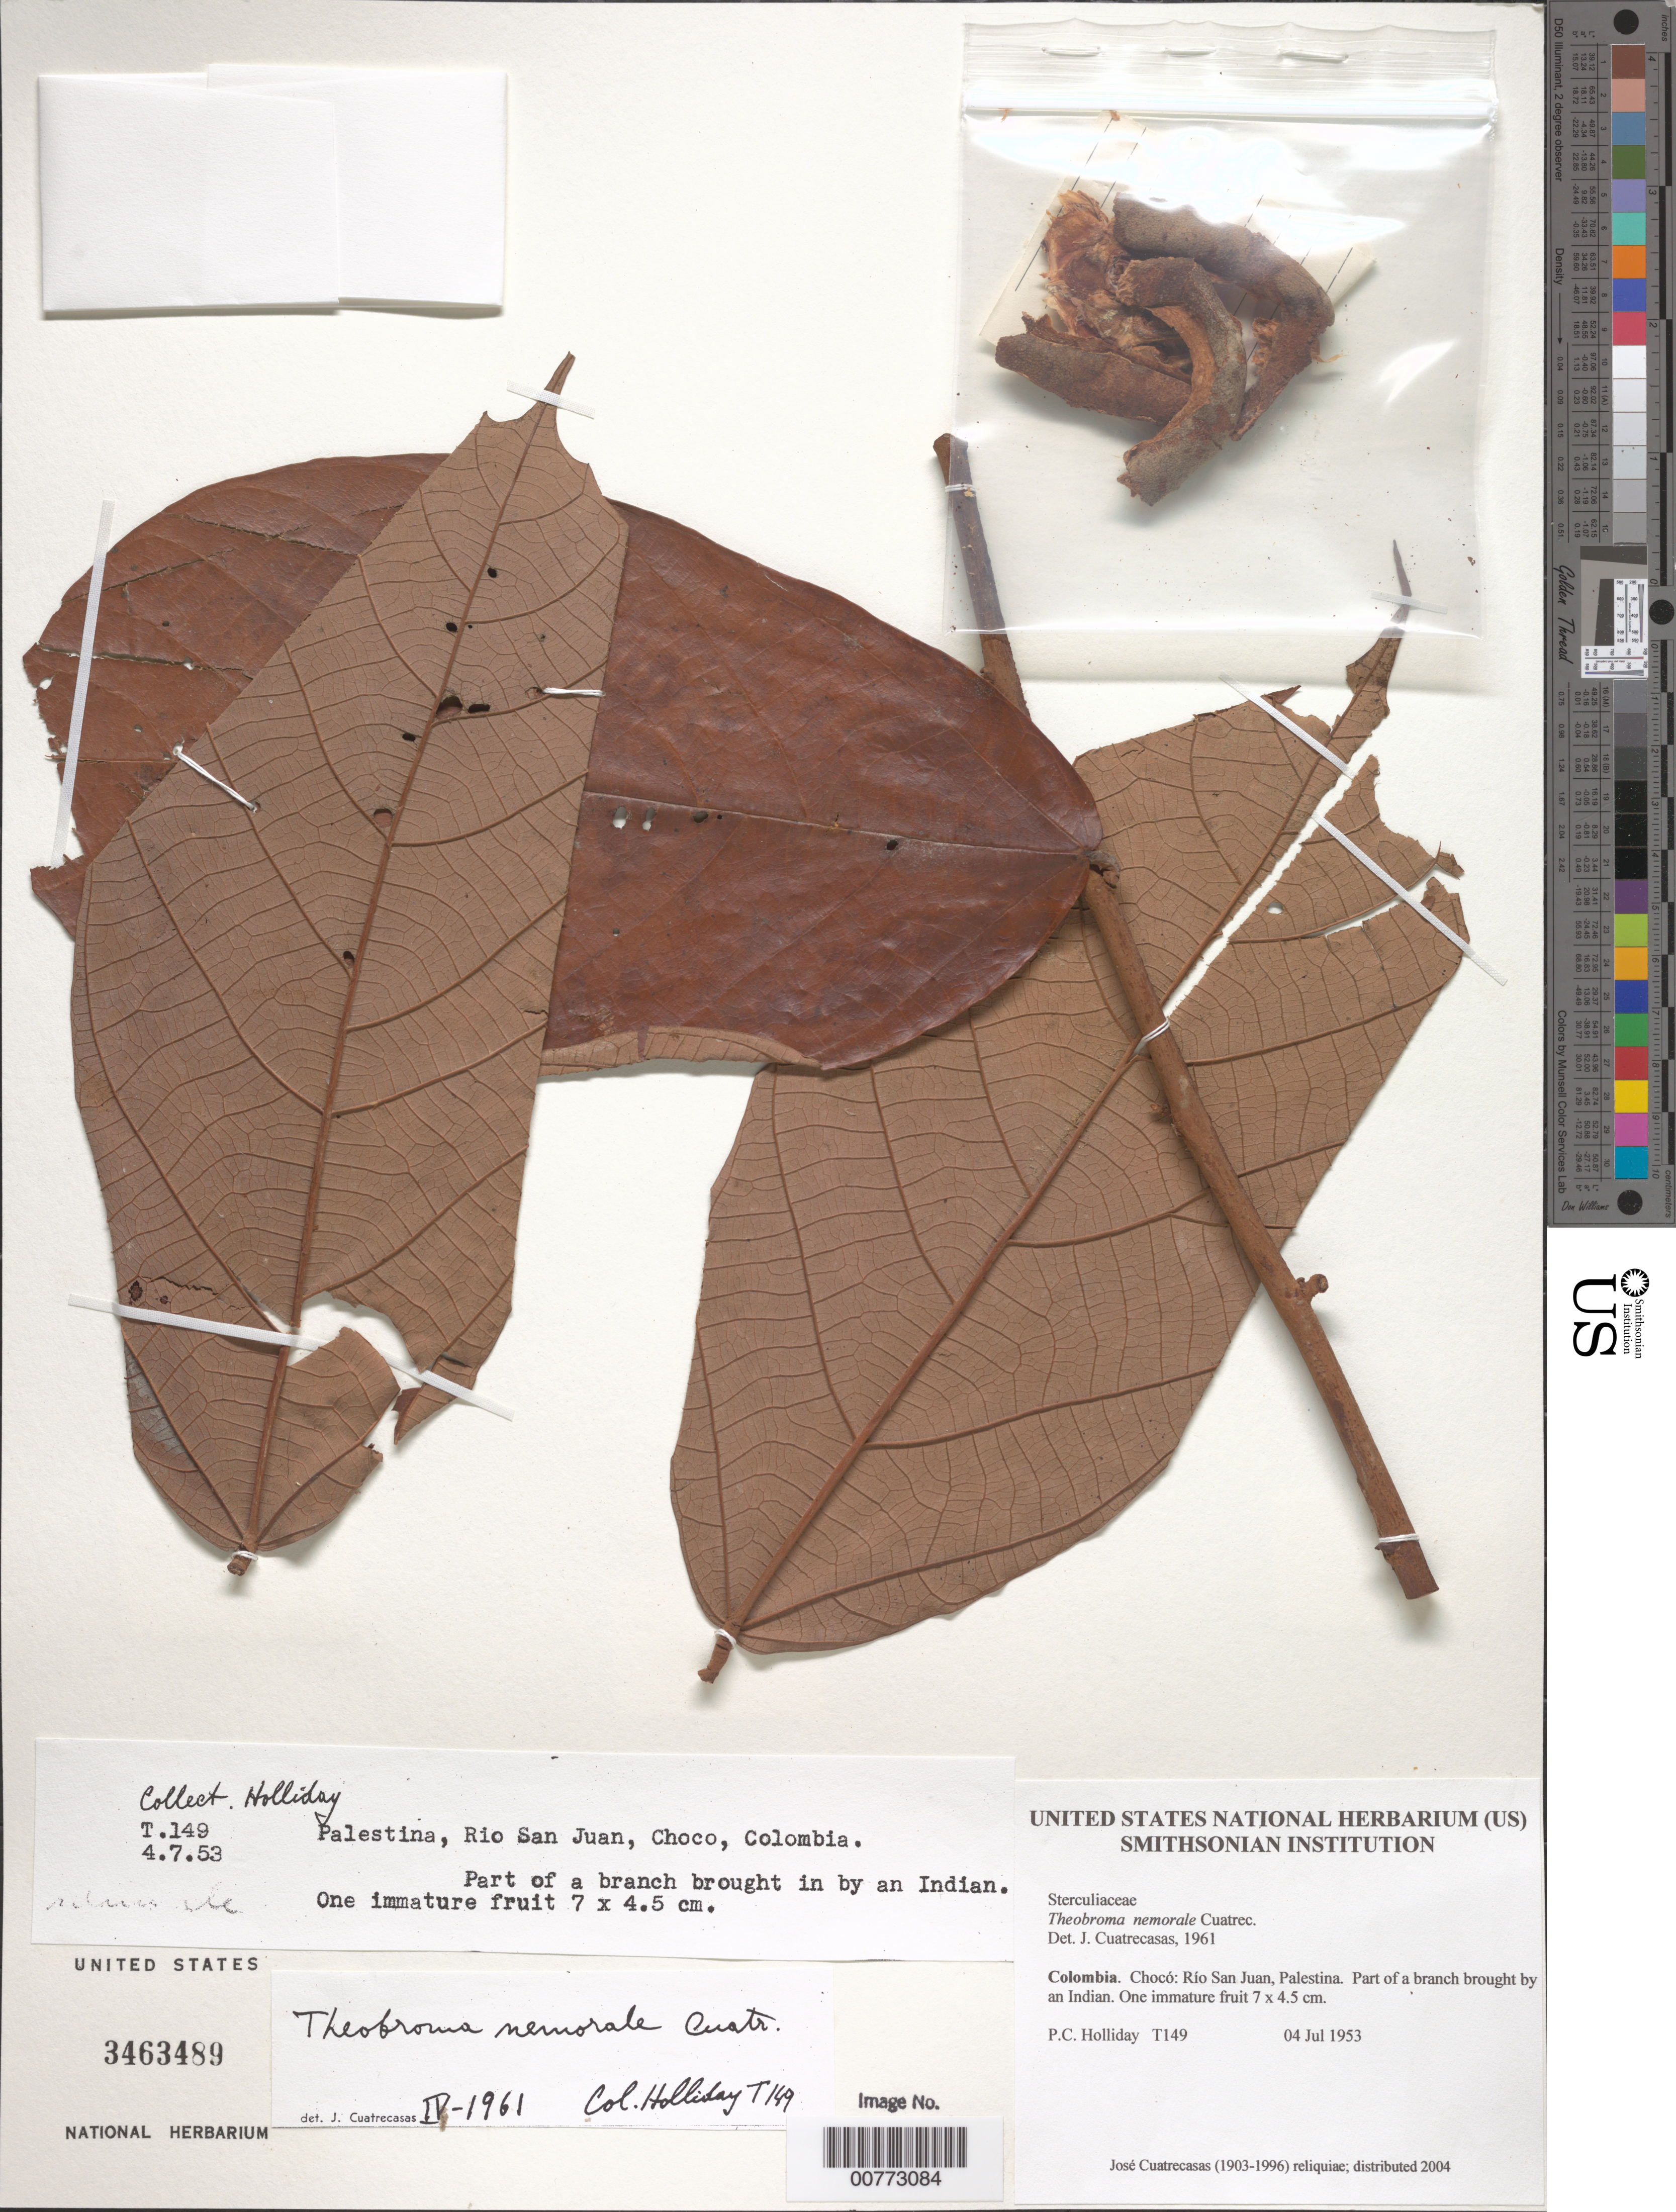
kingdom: Plantae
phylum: Tracheophyta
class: Magnoliopsida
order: Malvales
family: Malvaceae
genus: Theobroma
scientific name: Theobroma nemorale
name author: Cuatrec.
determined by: Cuatrecasas, J.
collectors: P. C. Holliday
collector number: T149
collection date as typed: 04 Jul 1953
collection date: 1953-07-04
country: Colombia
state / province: Chocó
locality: Río San Juan, Palestina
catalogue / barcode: US 3463489